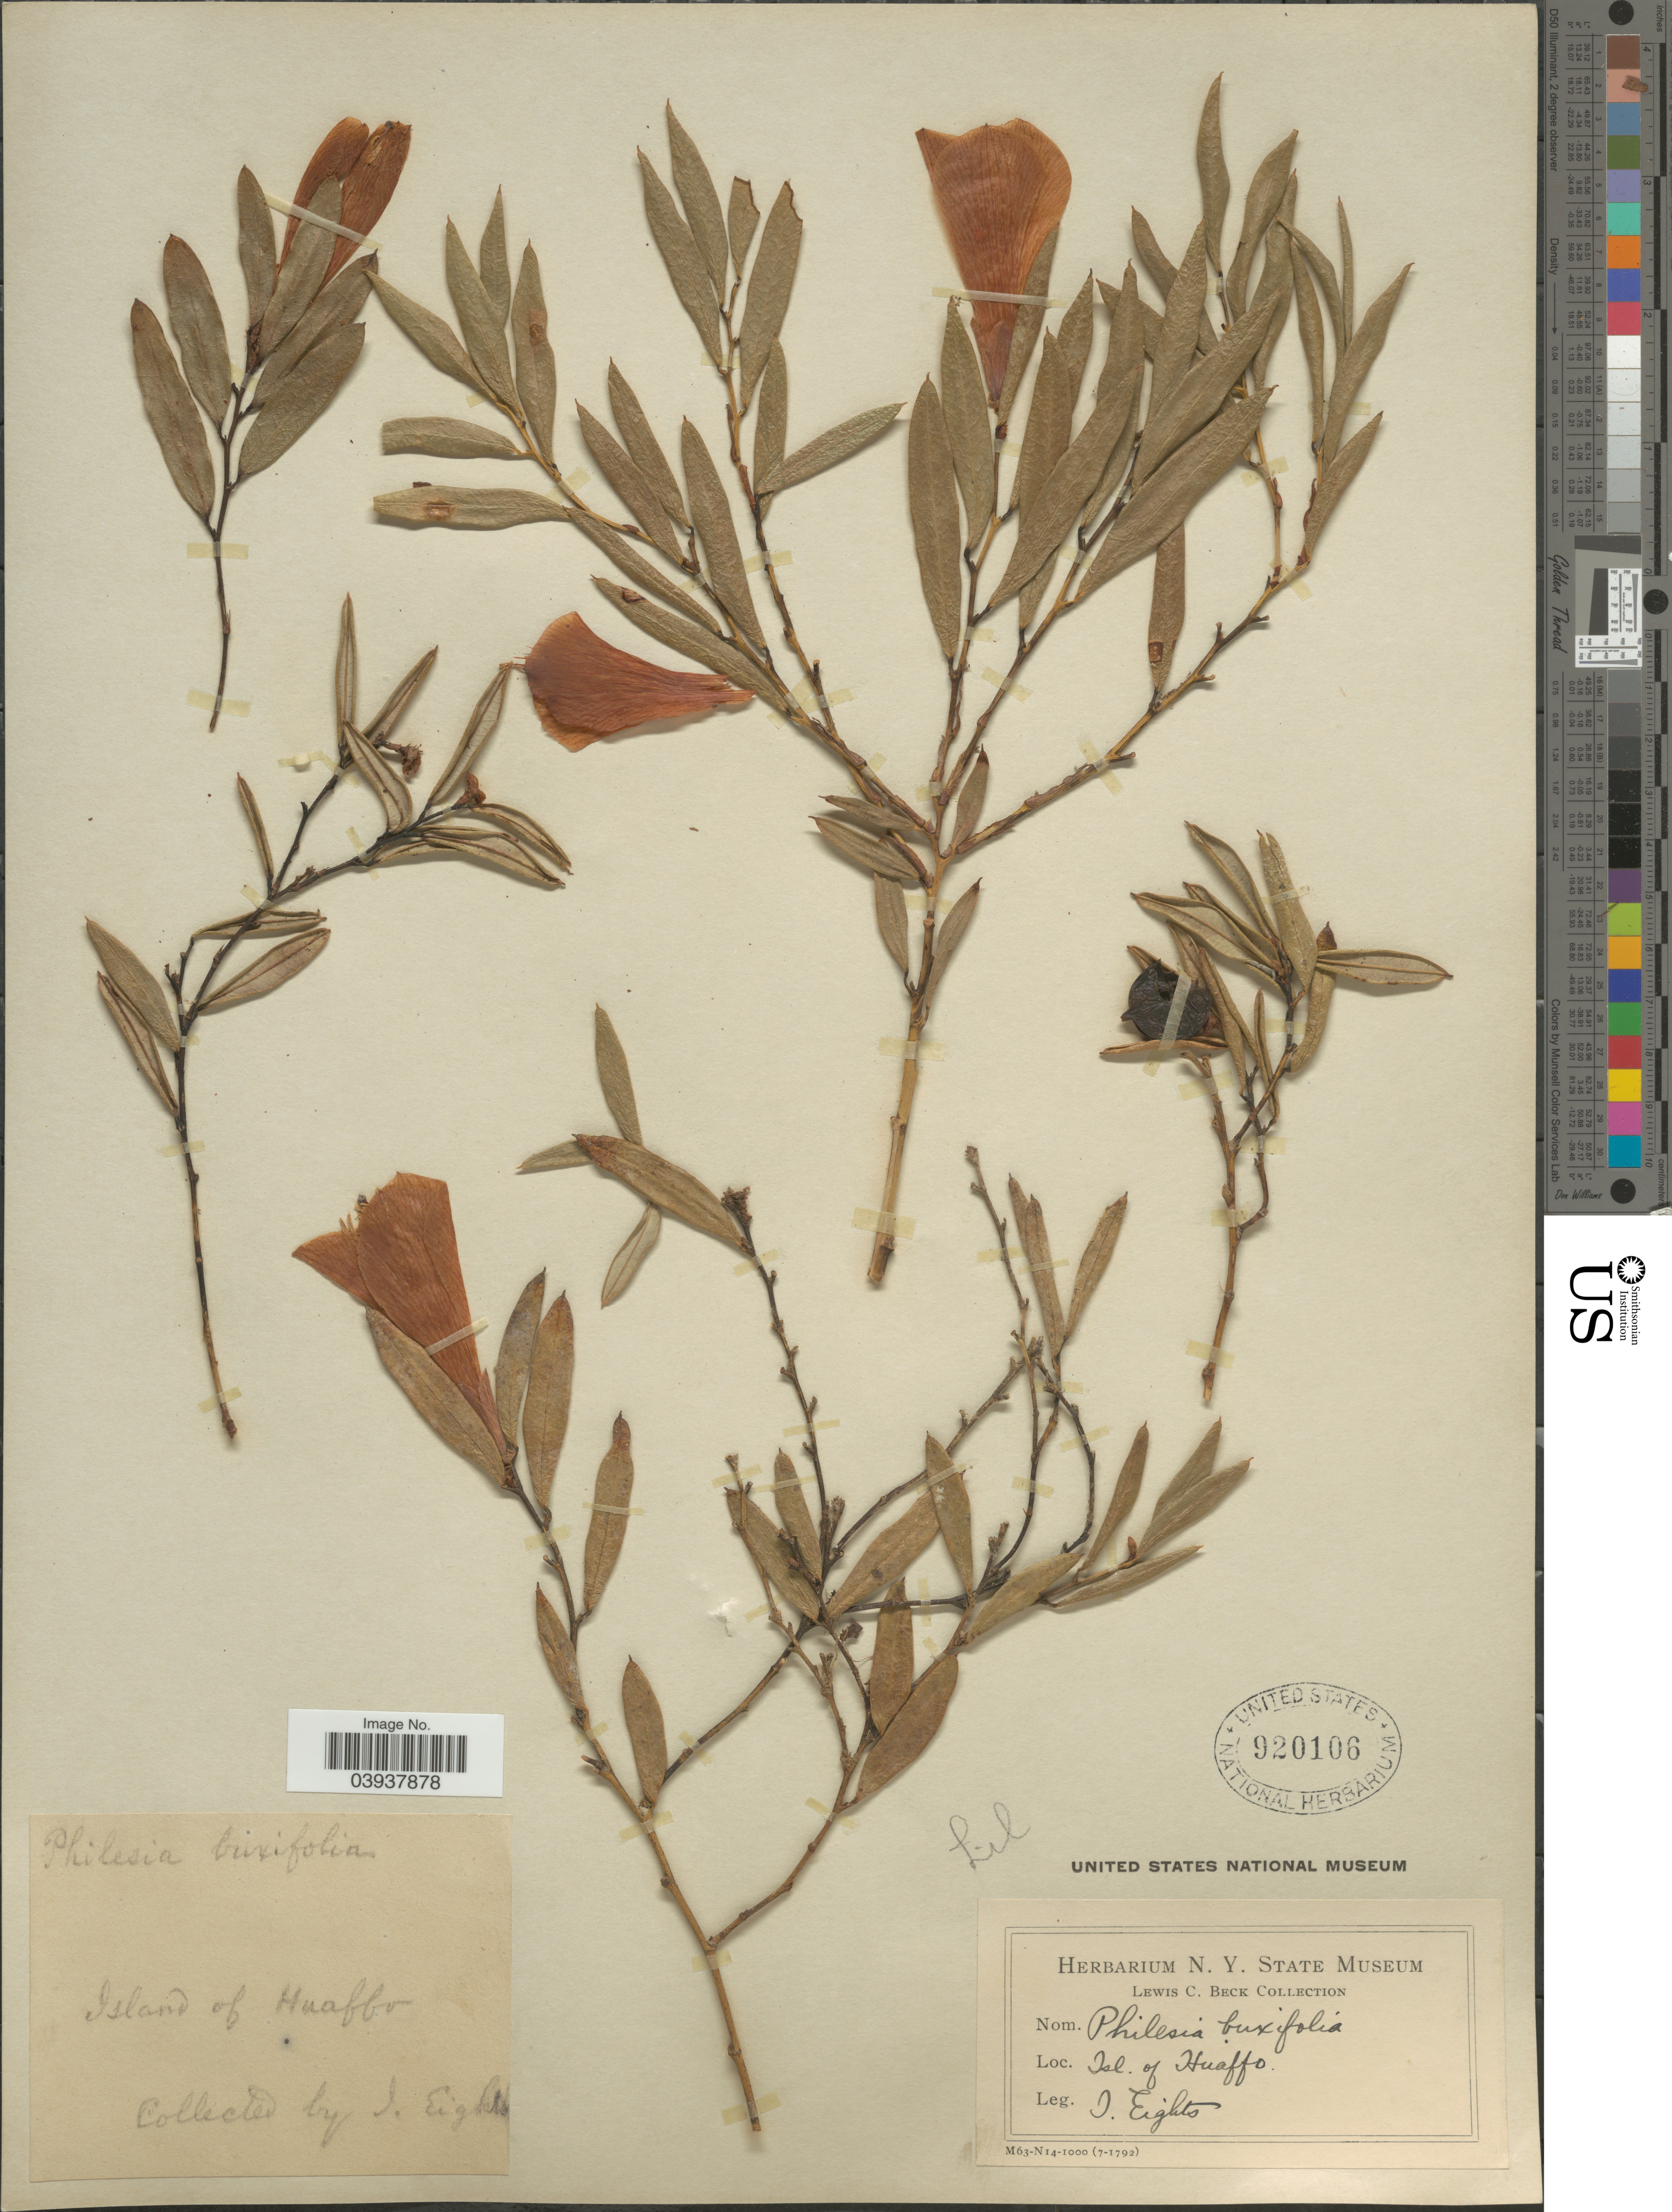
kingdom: Plantae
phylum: Tracheophyta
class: Liliopsida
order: Liliales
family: Philesiaceae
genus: Philesia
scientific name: Philesia buxifolia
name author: Poir.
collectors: J. Eights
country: Chile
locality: Island of Huaffo.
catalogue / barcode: US 920106